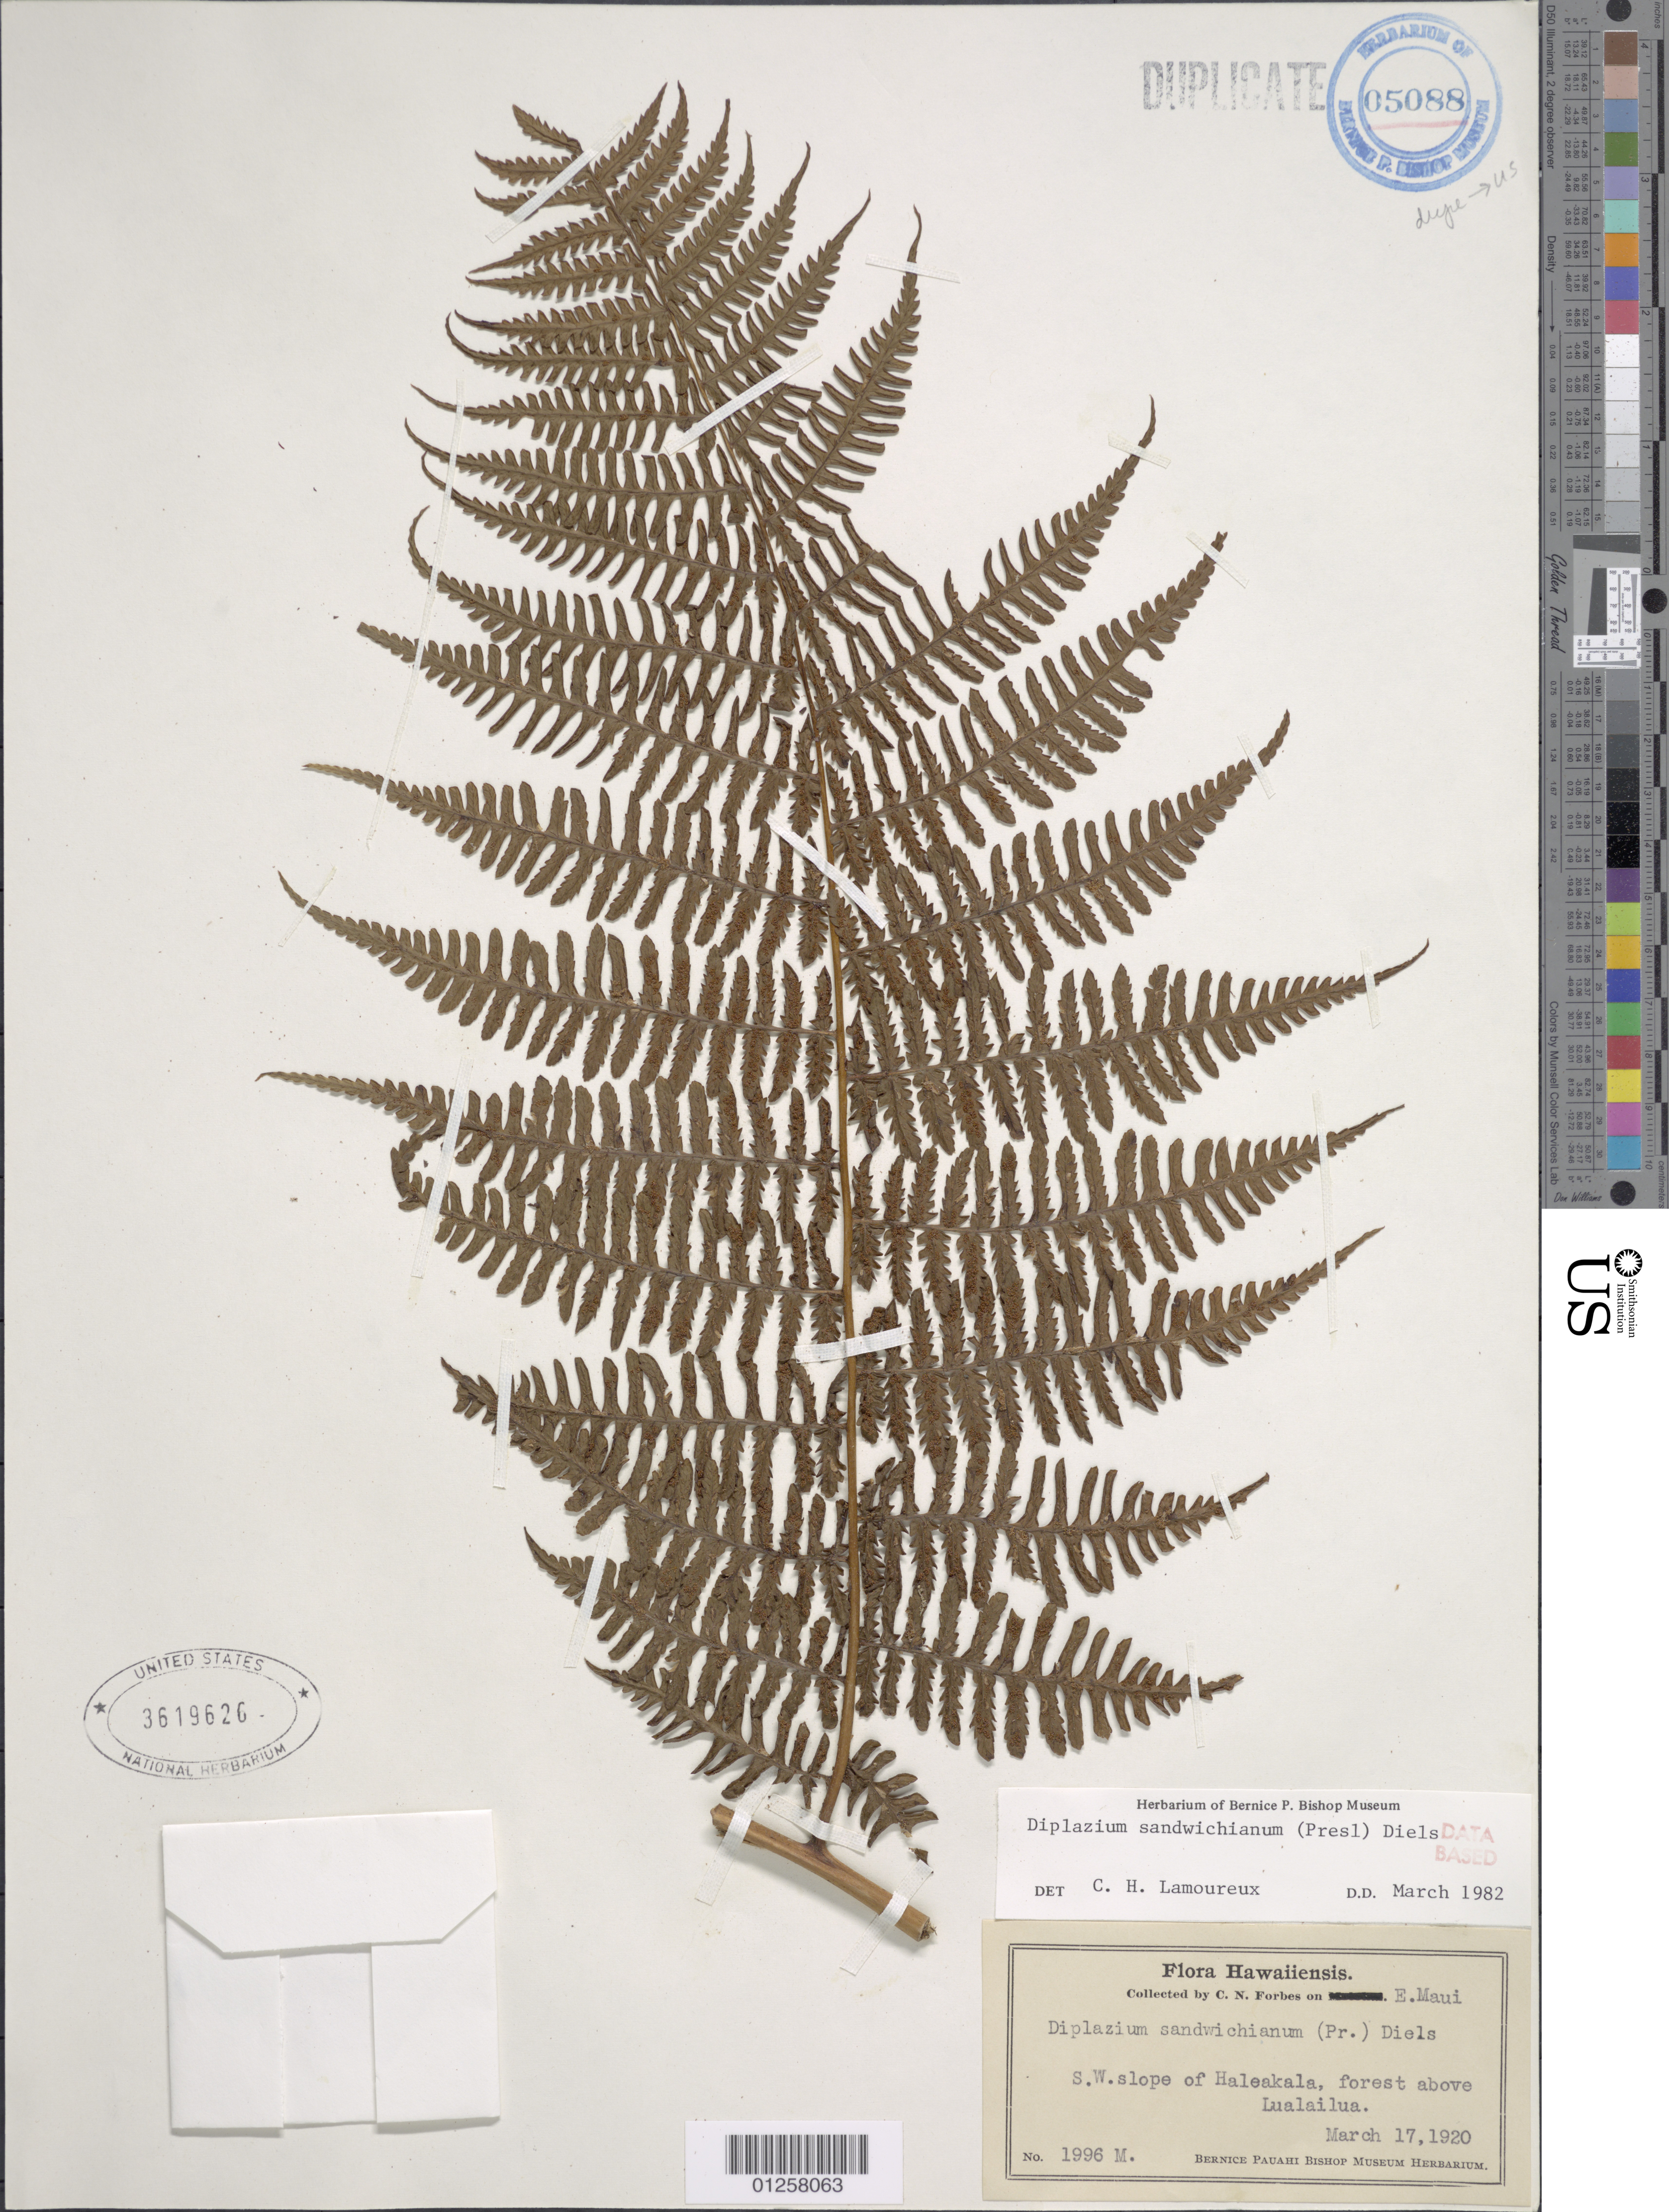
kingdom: Plantae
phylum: Tracheophyta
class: Polypodiopsida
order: Polypodiales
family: Athyriaceae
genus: Diplazium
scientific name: Diplazium sandwichianum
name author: (C. Presl) Diels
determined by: Lamoureux, C. H.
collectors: C. N. Forbes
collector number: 1996.M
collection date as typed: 17 Mar 1920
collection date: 1920-03-17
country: United States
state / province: Hawaii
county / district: Maui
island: Maui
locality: Forest above Lualailua, S. W. slope of Haleakala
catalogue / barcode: US 3619626